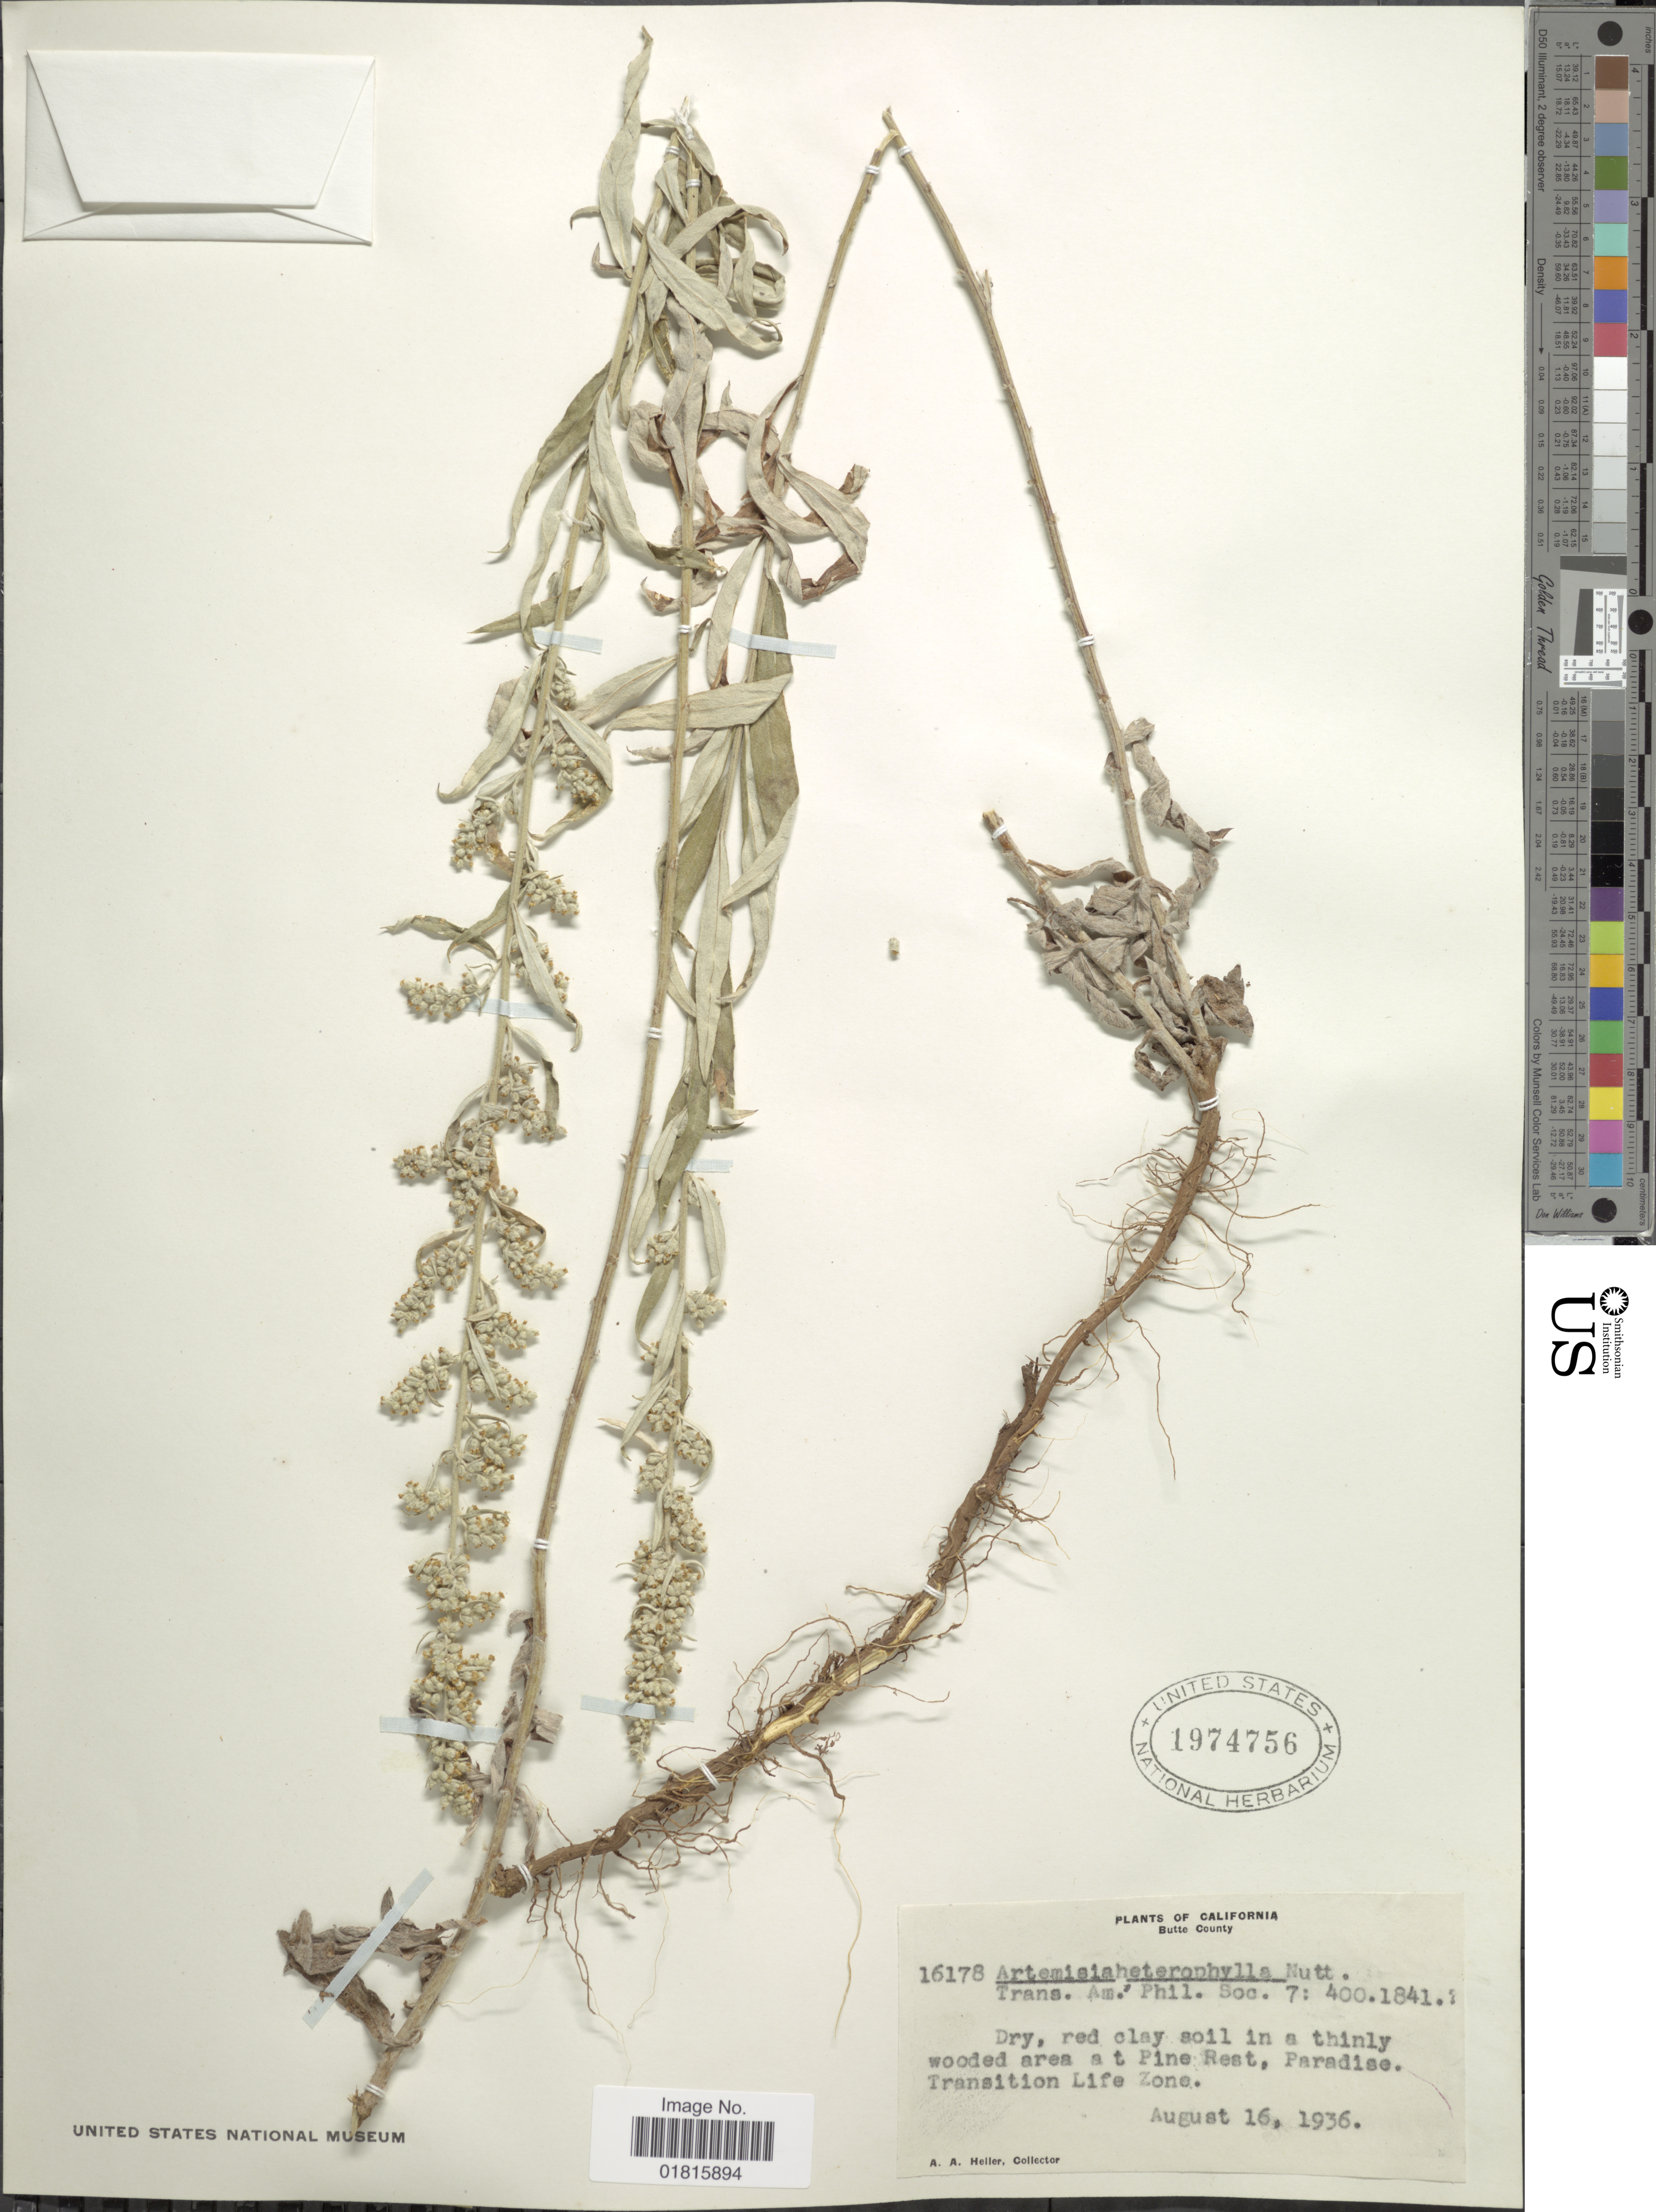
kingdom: Plantae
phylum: Tracheophyta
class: Magnoliopsida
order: Asterales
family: Asteraceae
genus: Artemisia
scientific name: Artemisia heterophylla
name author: Nutt.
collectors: A. A. Heller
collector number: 16178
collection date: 1936-08-16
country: United States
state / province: California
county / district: Butte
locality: Butte County, Dry, red clay soil in a thinly wooded area at Pine Rest, Paradise. Transition Life Zone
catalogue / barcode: US 1974756